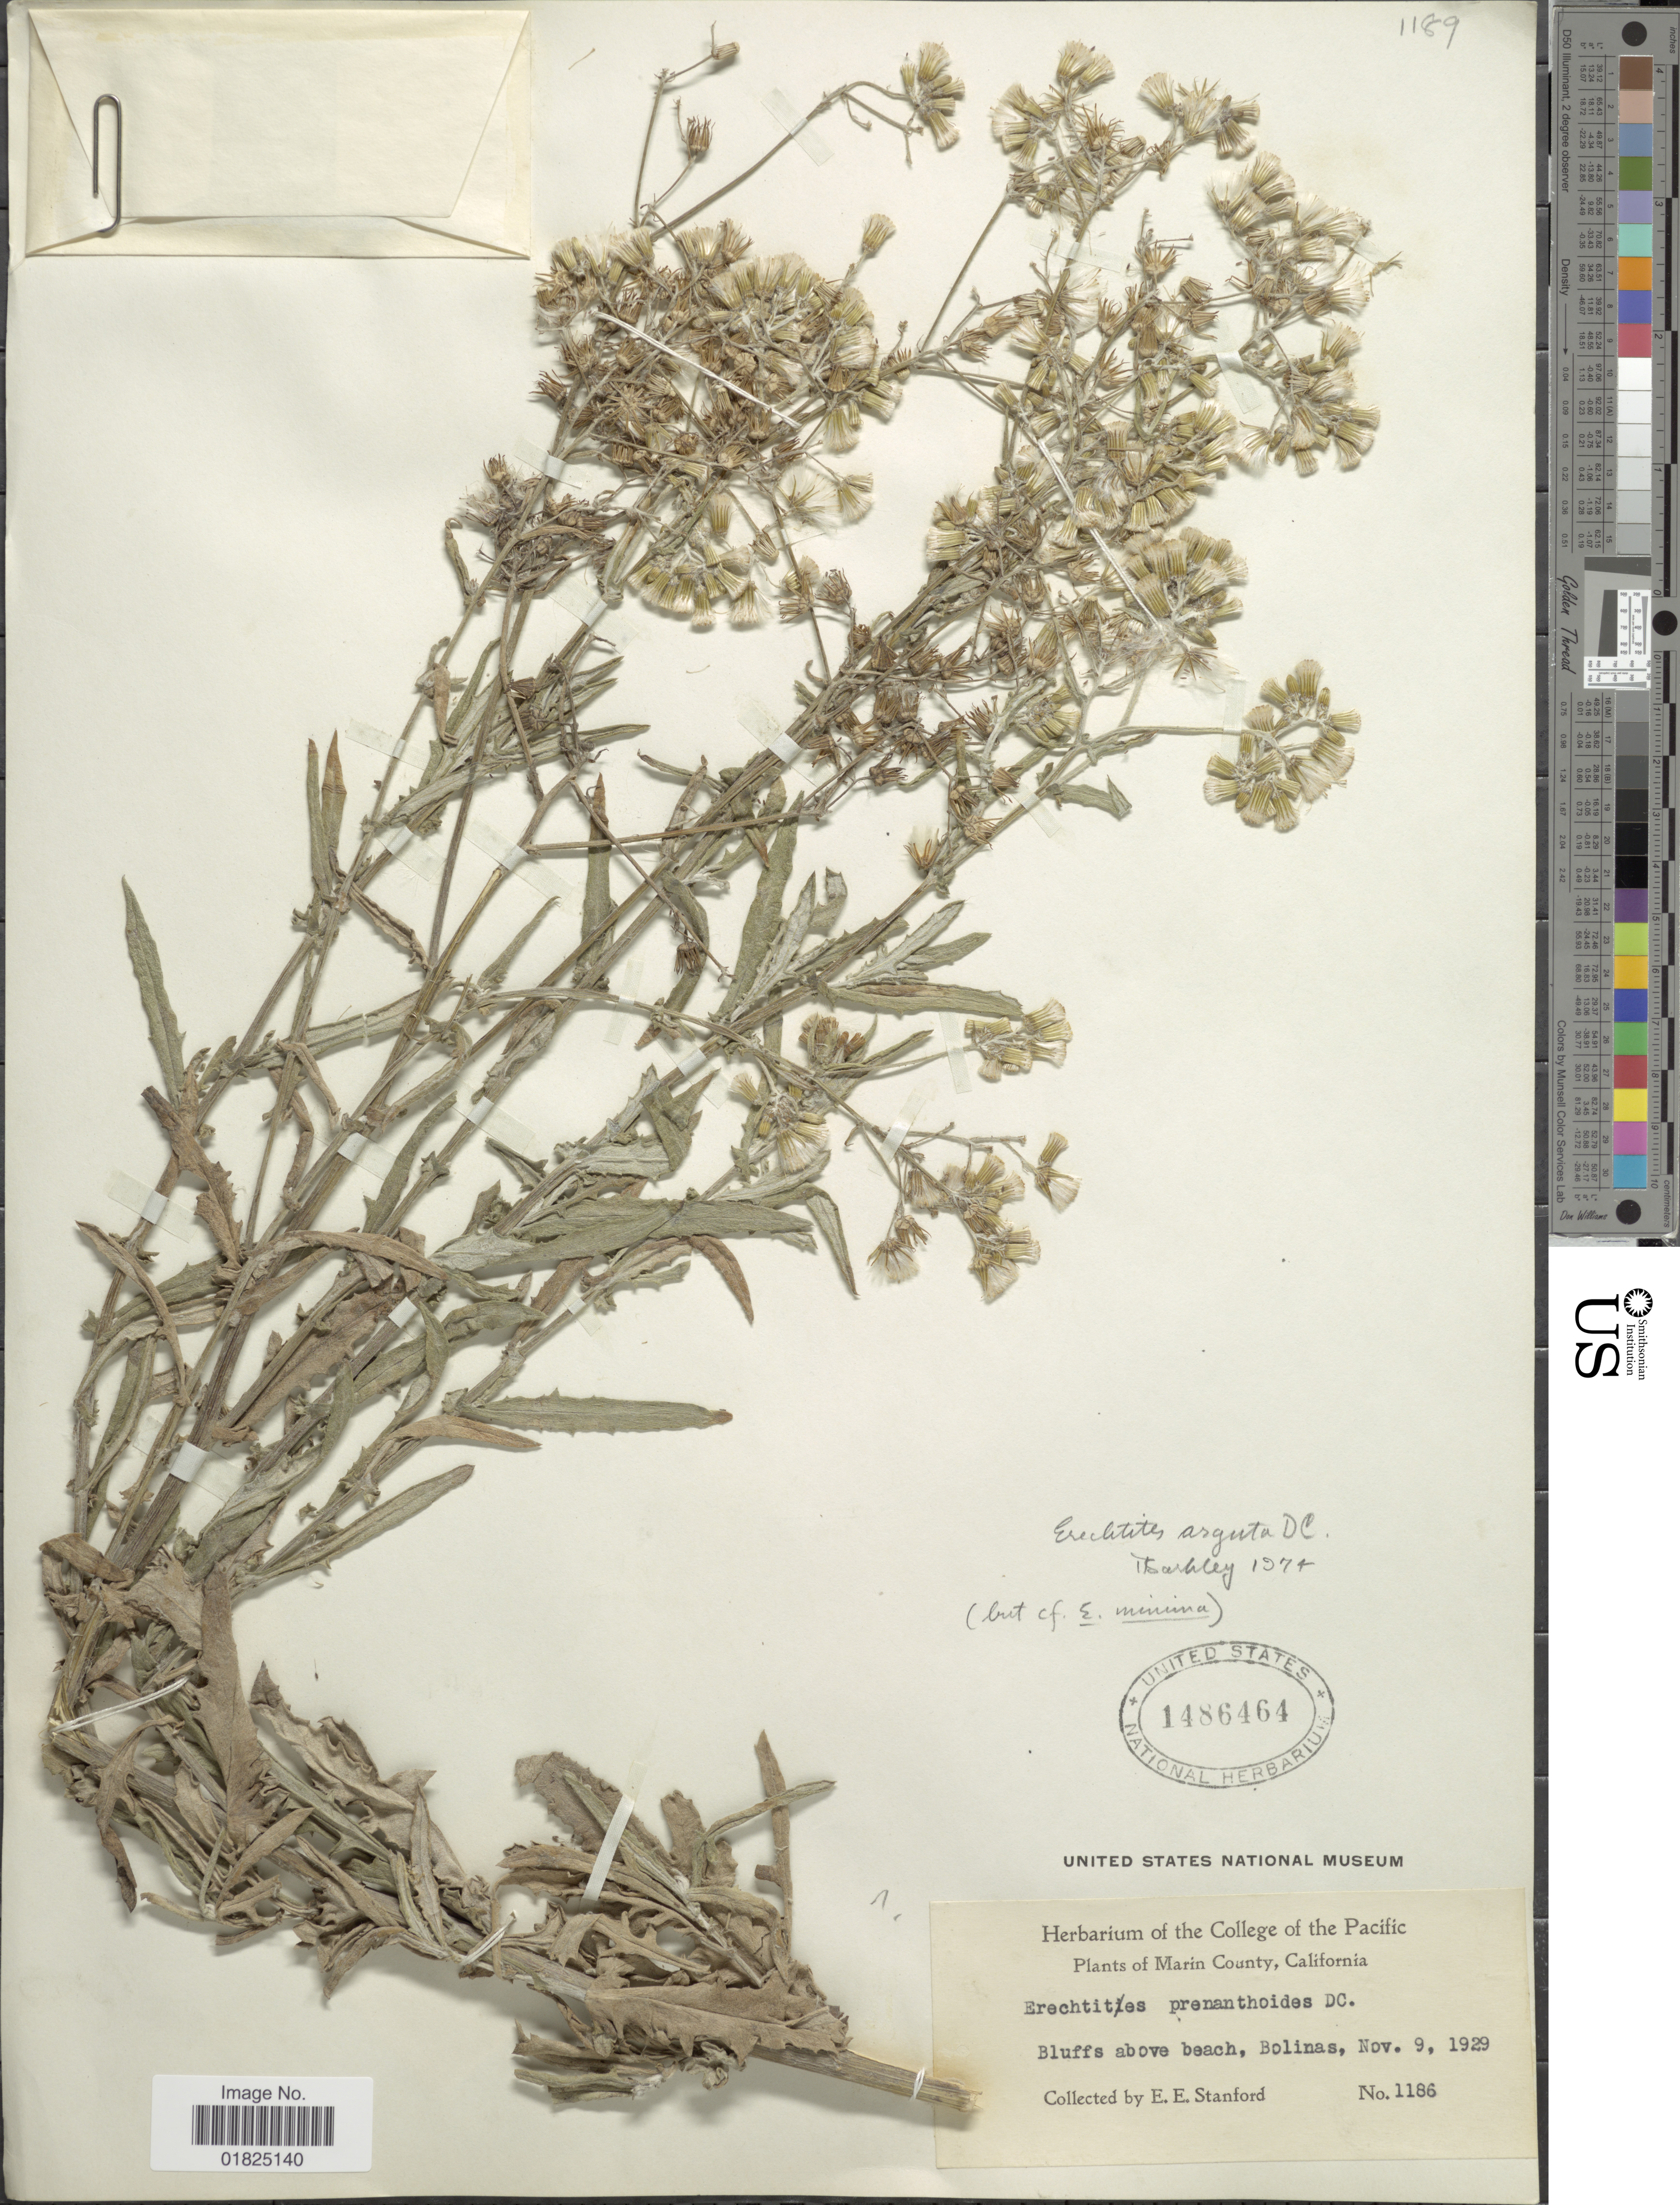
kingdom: Plantae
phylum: Tracheophyta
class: Magnoliopsida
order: Asterales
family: Asteraceae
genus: Erechtites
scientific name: Erechtites argutus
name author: (A. Rich.) DC.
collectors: E. Stanford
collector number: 1186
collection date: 1929-11-09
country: United States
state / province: California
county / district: Marin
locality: Marin County, Bluffs above beach, Bolinas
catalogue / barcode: US 1486464